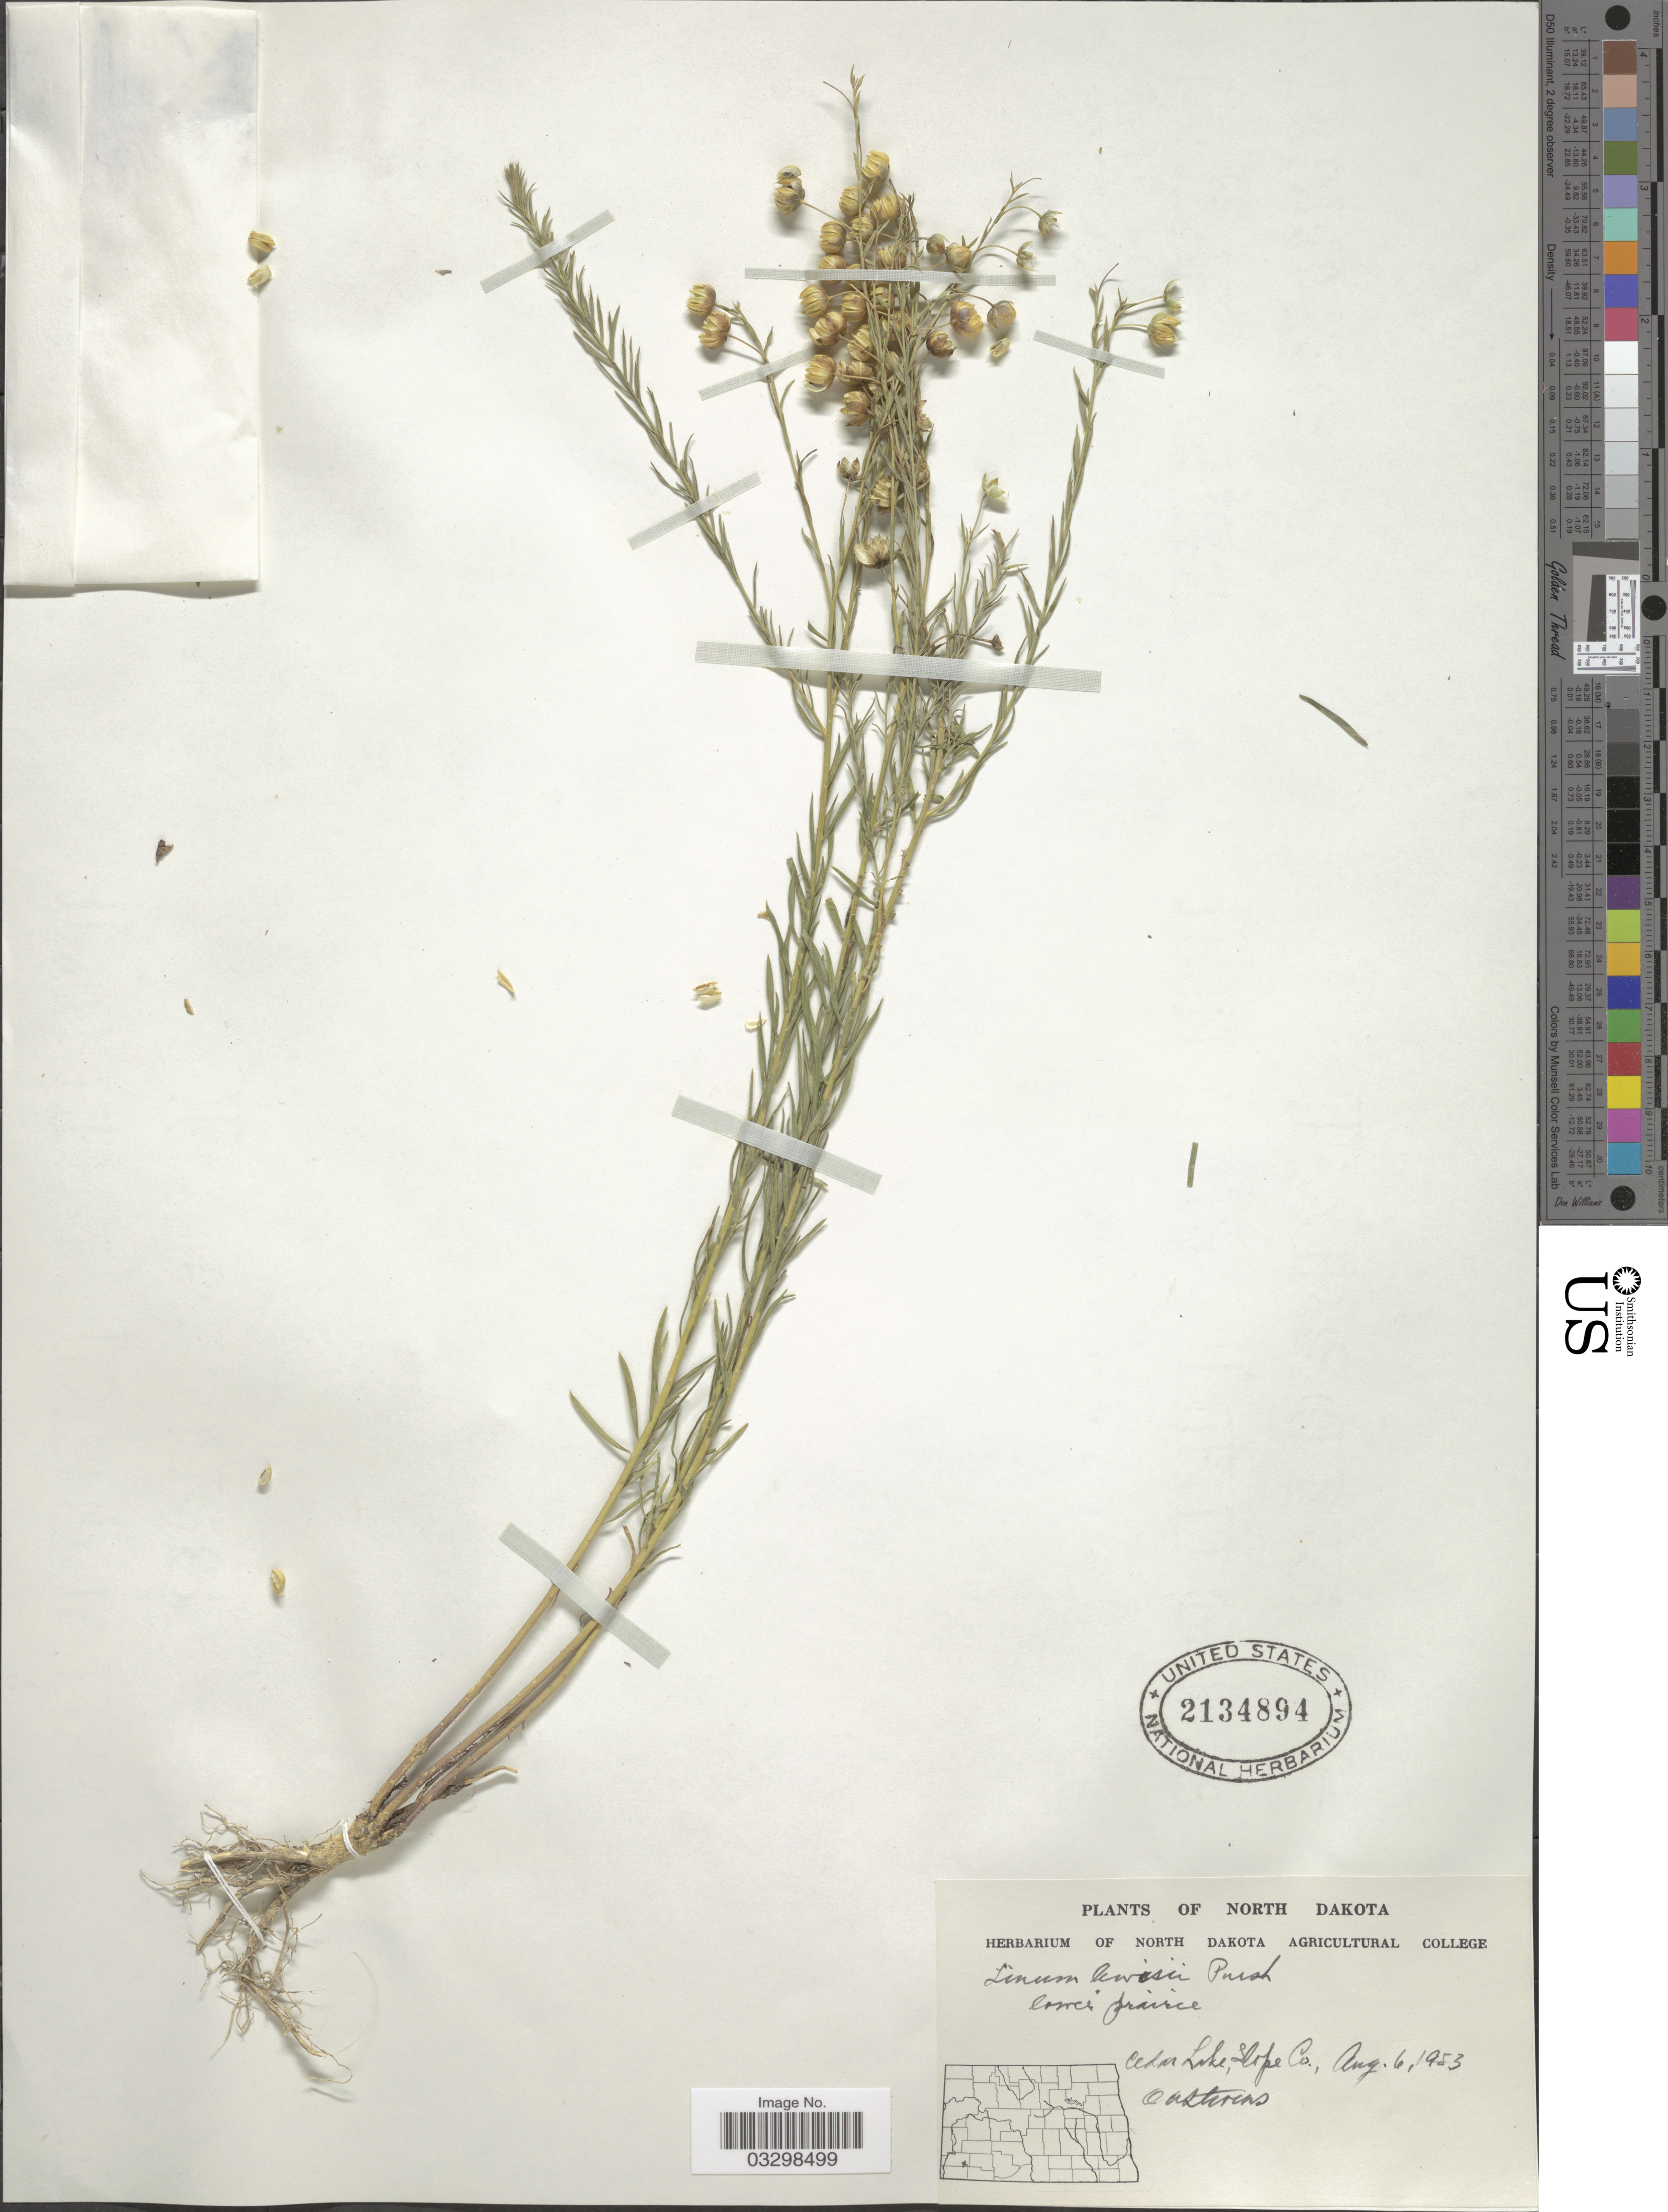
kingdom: Plantae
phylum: Tracheophyta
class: Magnoliopsida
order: Malpighiales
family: Linaceae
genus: Linum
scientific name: Linum lewisii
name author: Pursh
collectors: O. A. Stevens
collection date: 1953-08-06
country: United States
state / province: North Dakota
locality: Cedar Lake, Slope Co.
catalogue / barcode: US 2134894